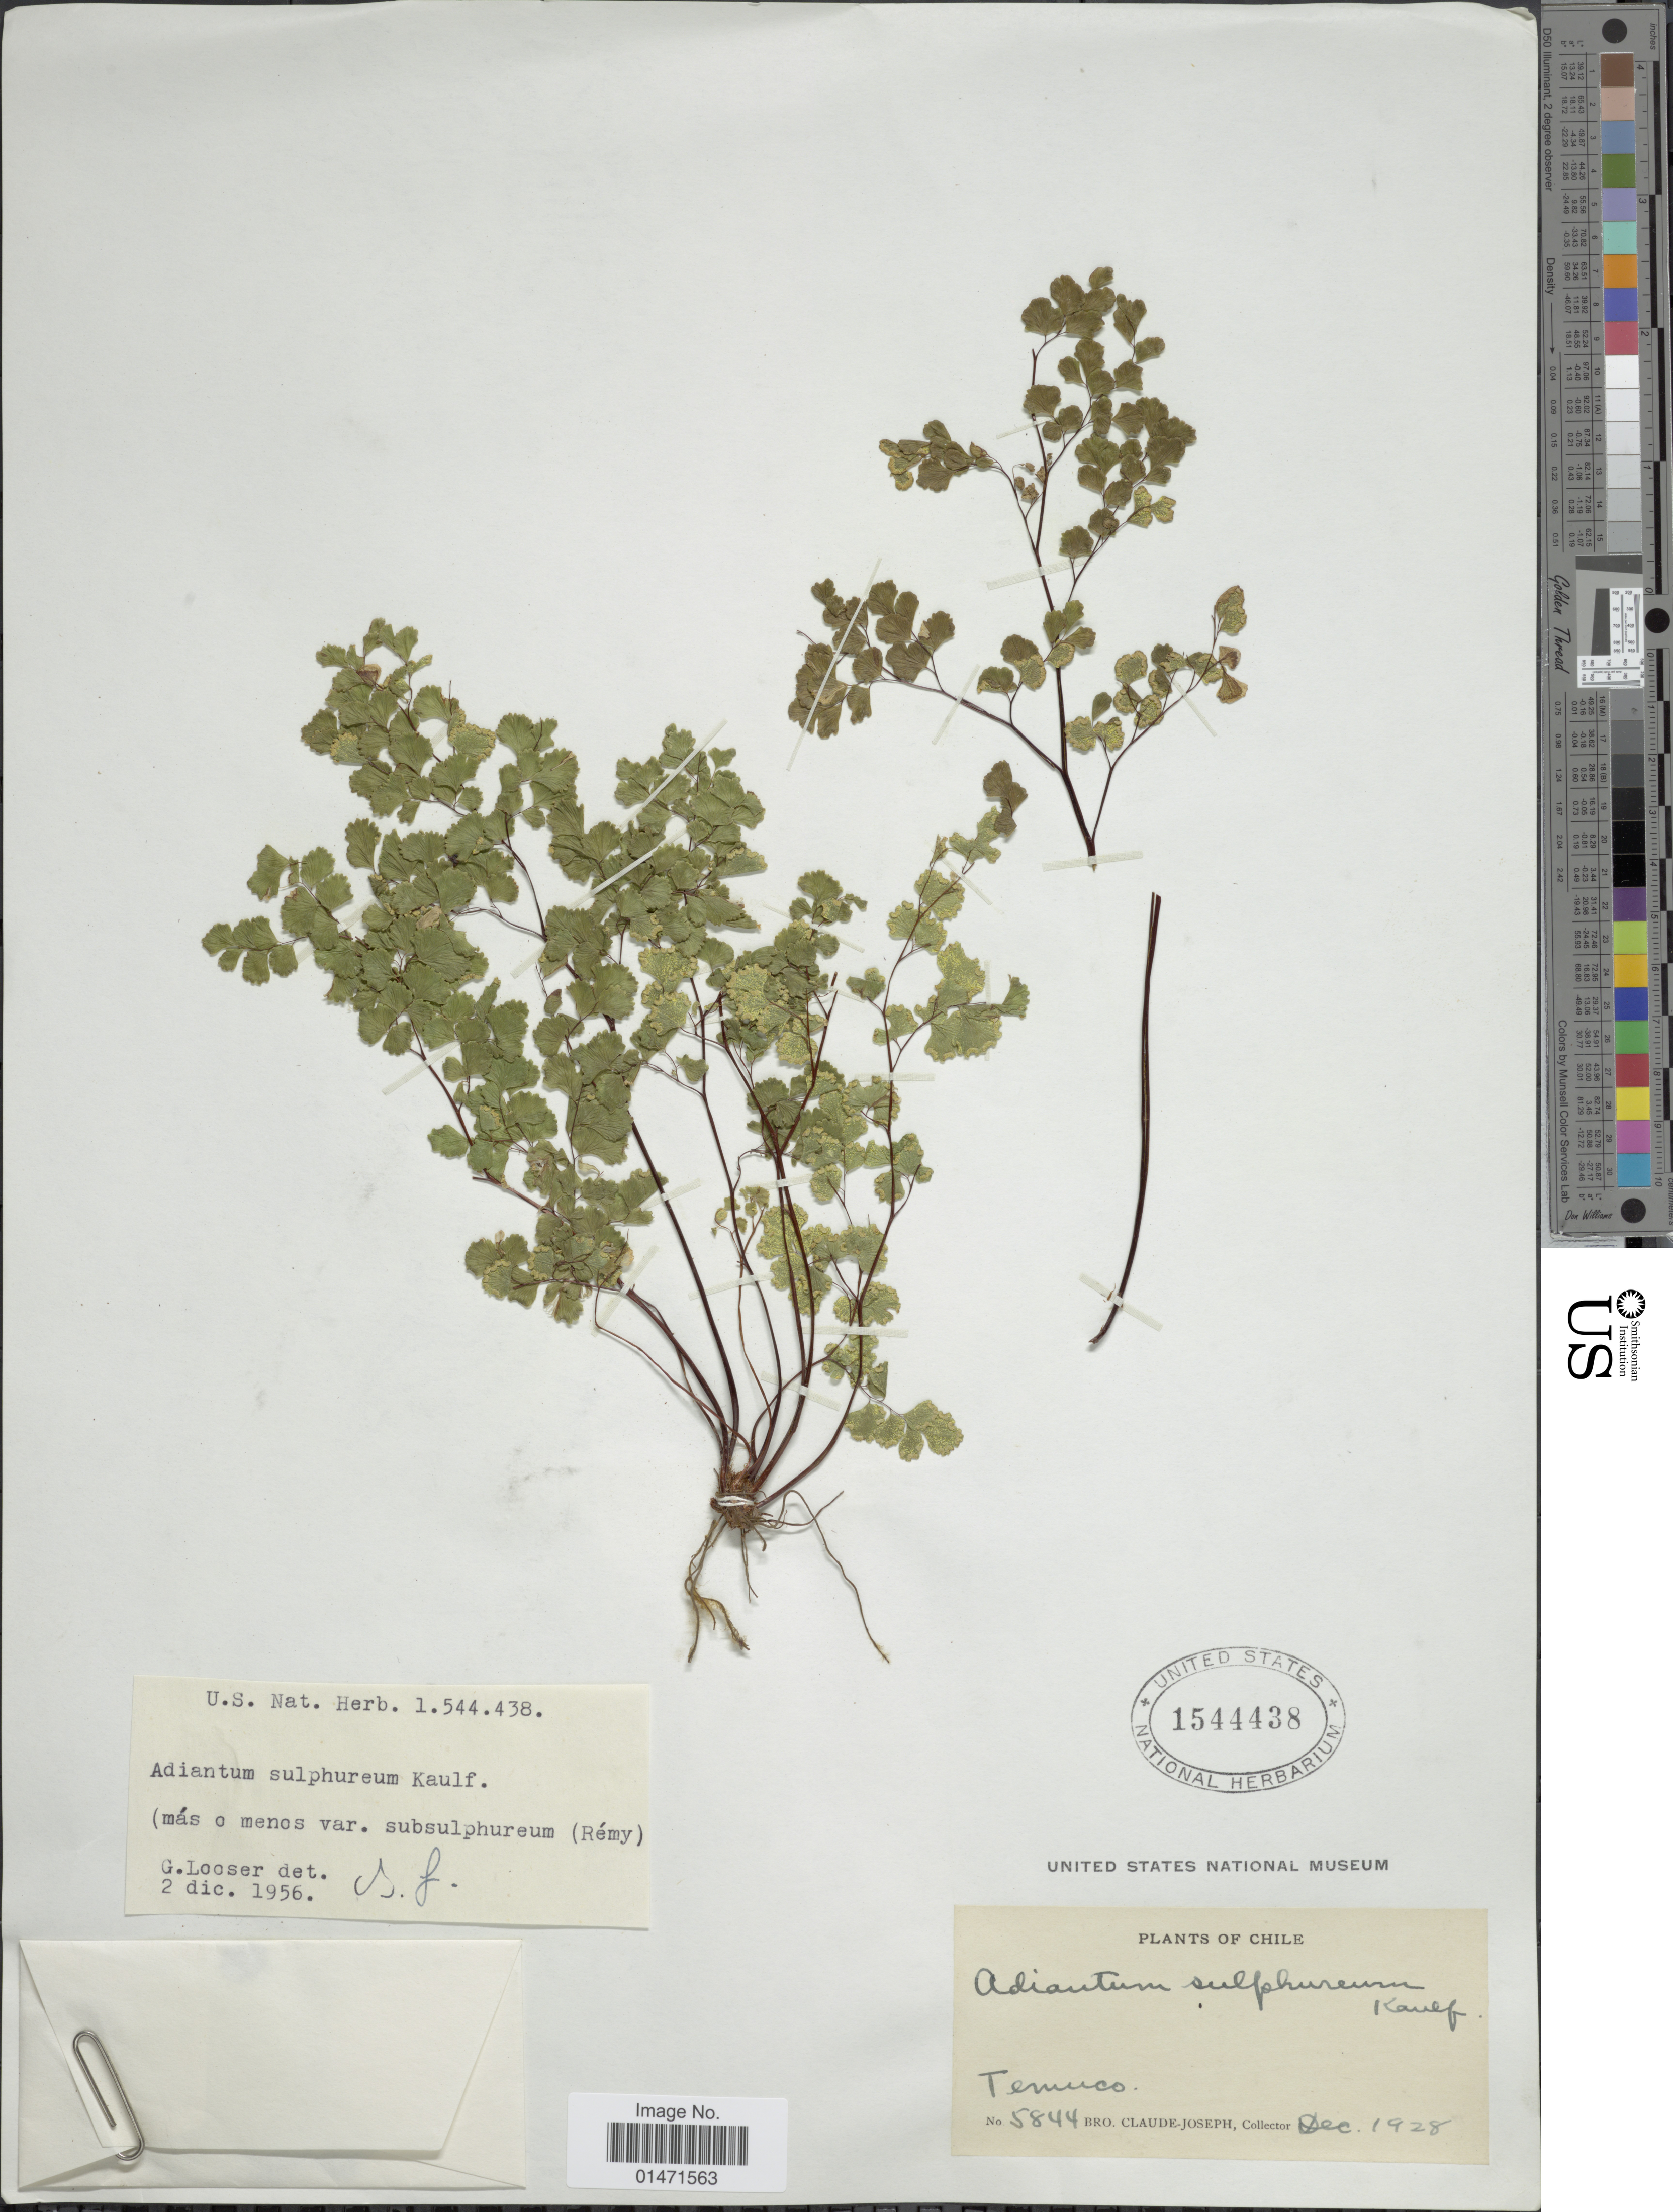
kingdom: Plantae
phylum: Tracheophyta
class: Polypodiopsida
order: Polypodiales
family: Pteridaceae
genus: Adiantum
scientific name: Adiantum sulphureum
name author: Kaulf.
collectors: Bro. Claude-Joseph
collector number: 5844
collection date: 1928-12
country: Chile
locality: Temuco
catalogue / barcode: US 1544438